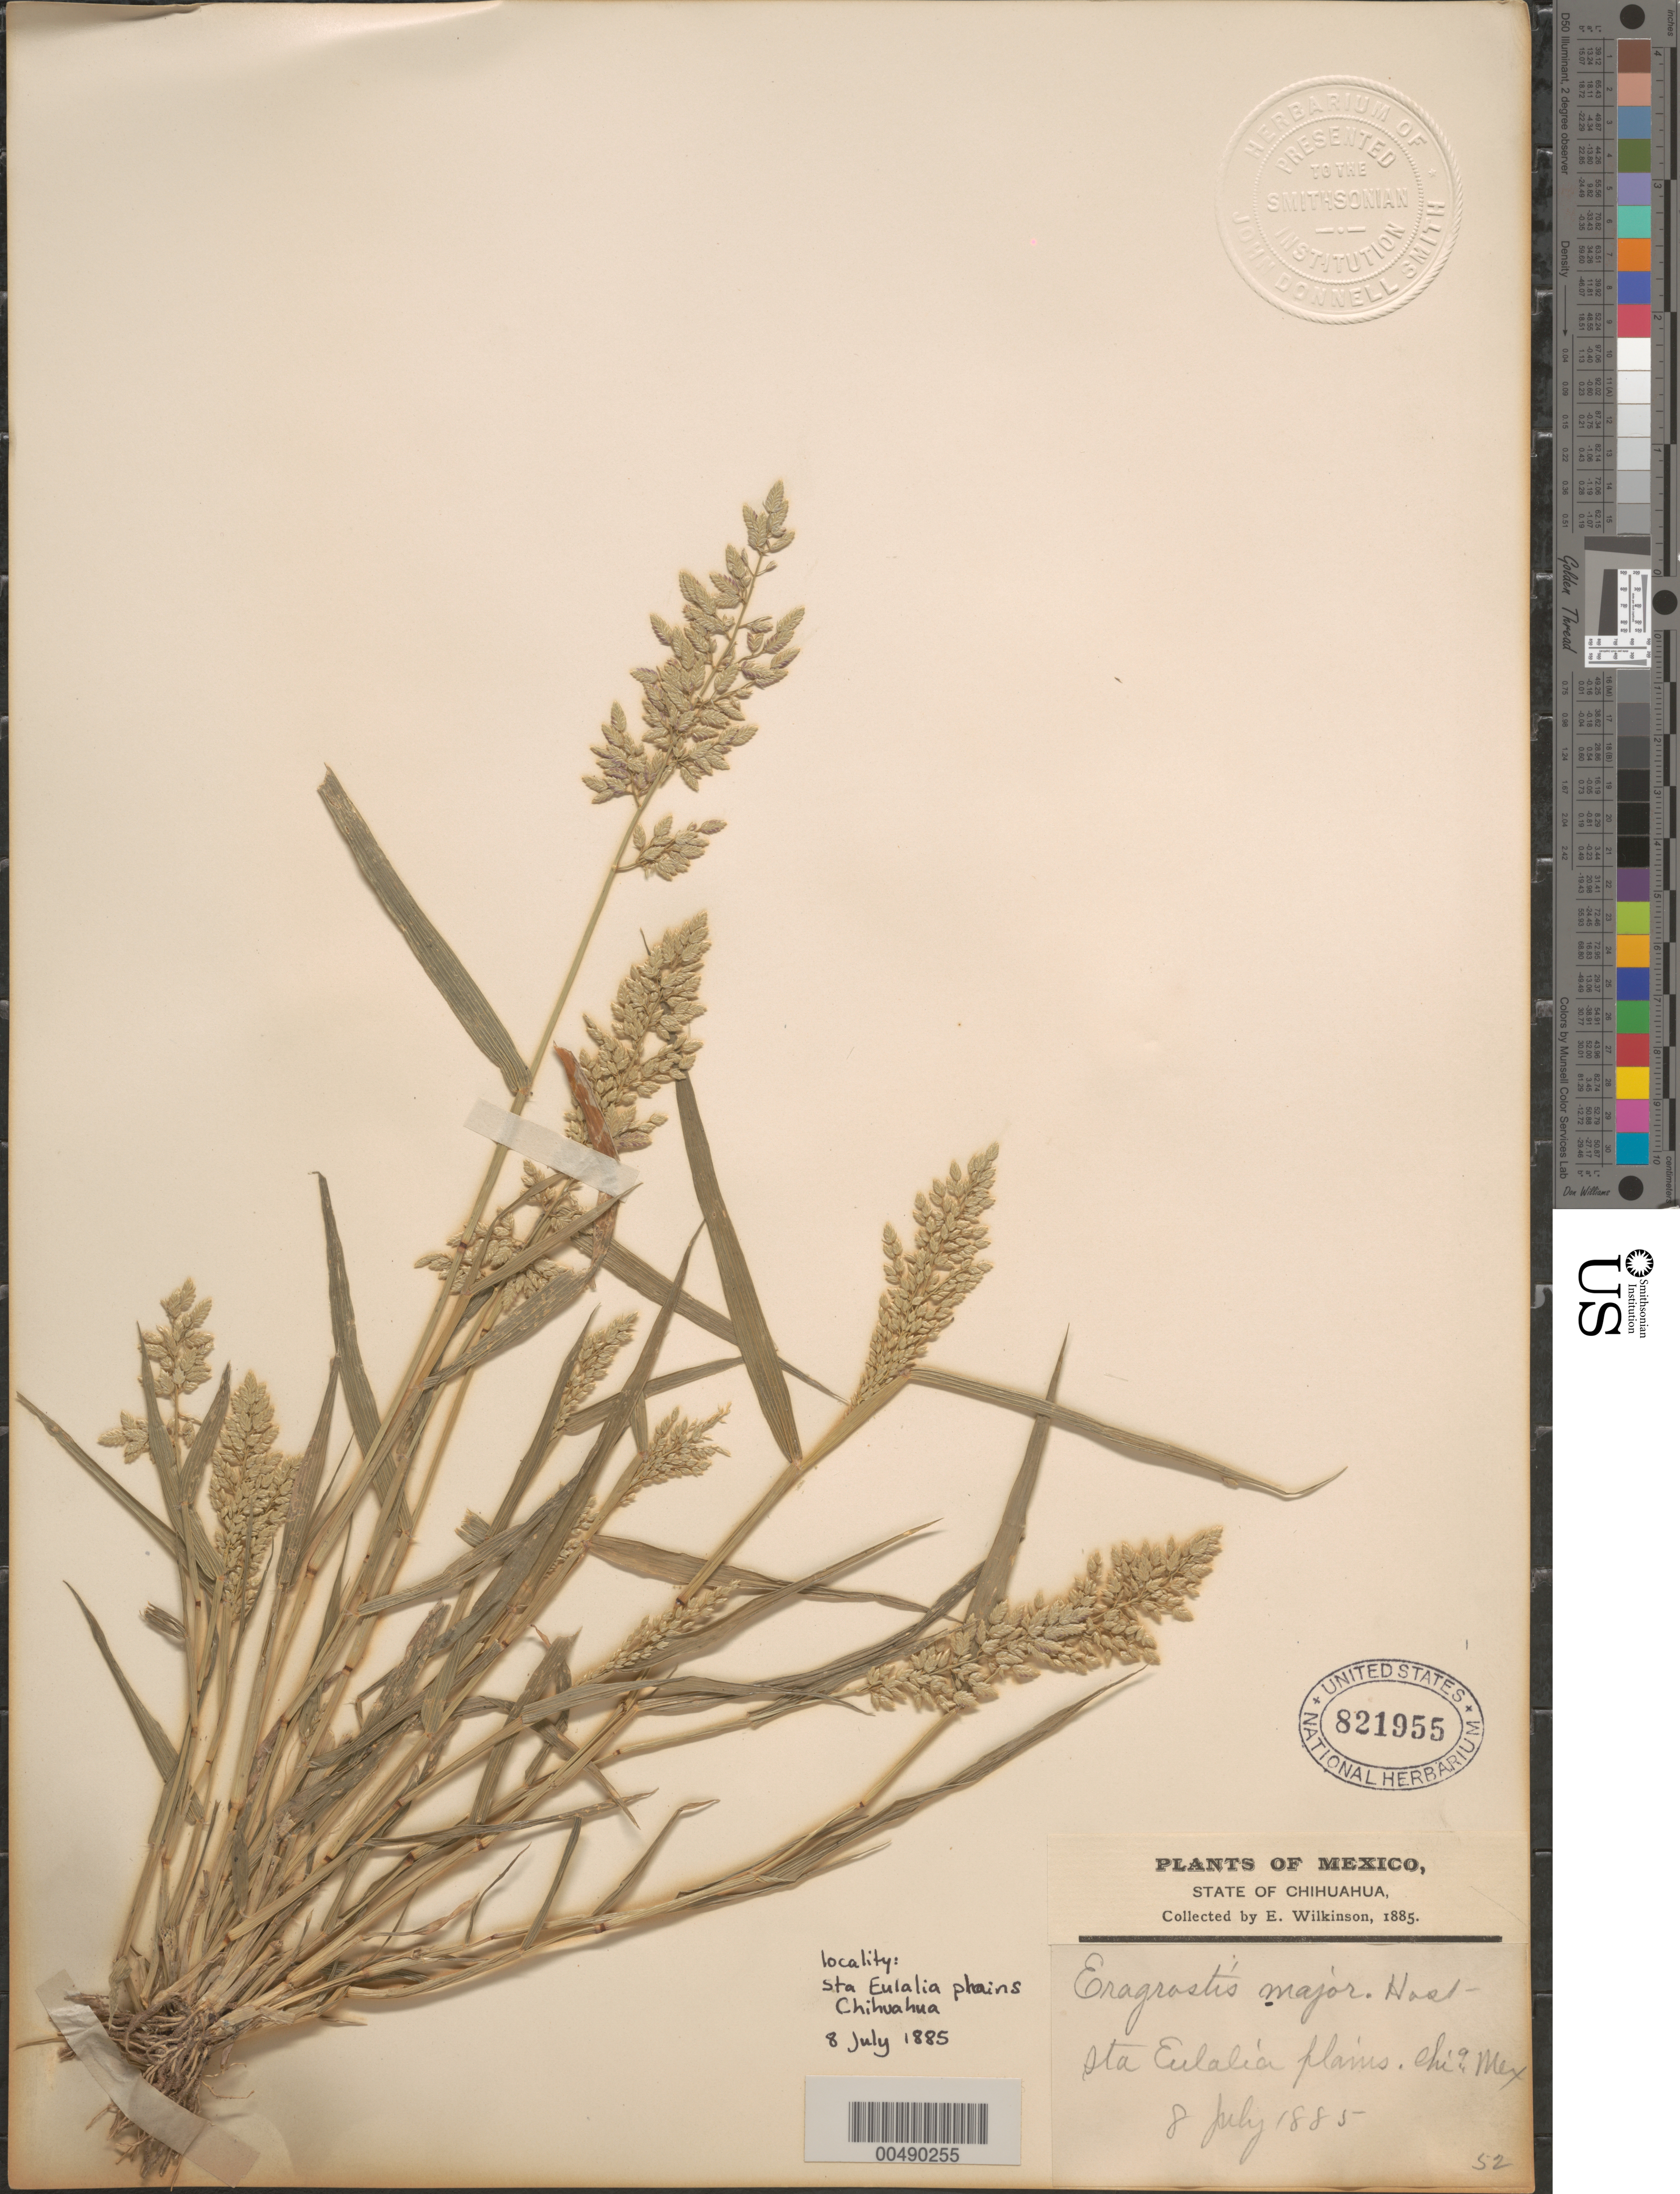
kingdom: Plantae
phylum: Tracheophyta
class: Liliopsida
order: Poales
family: Poaceae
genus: Eragrostis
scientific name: Eragrostis cilianensis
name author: (Bellardi) Vignolo ex Janch.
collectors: E. Wilkinson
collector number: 52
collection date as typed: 8 Jul 1885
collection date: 1885-07-08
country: Mexico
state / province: Chihuahua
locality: Sta. Eulalia plains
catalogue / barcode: US 821955